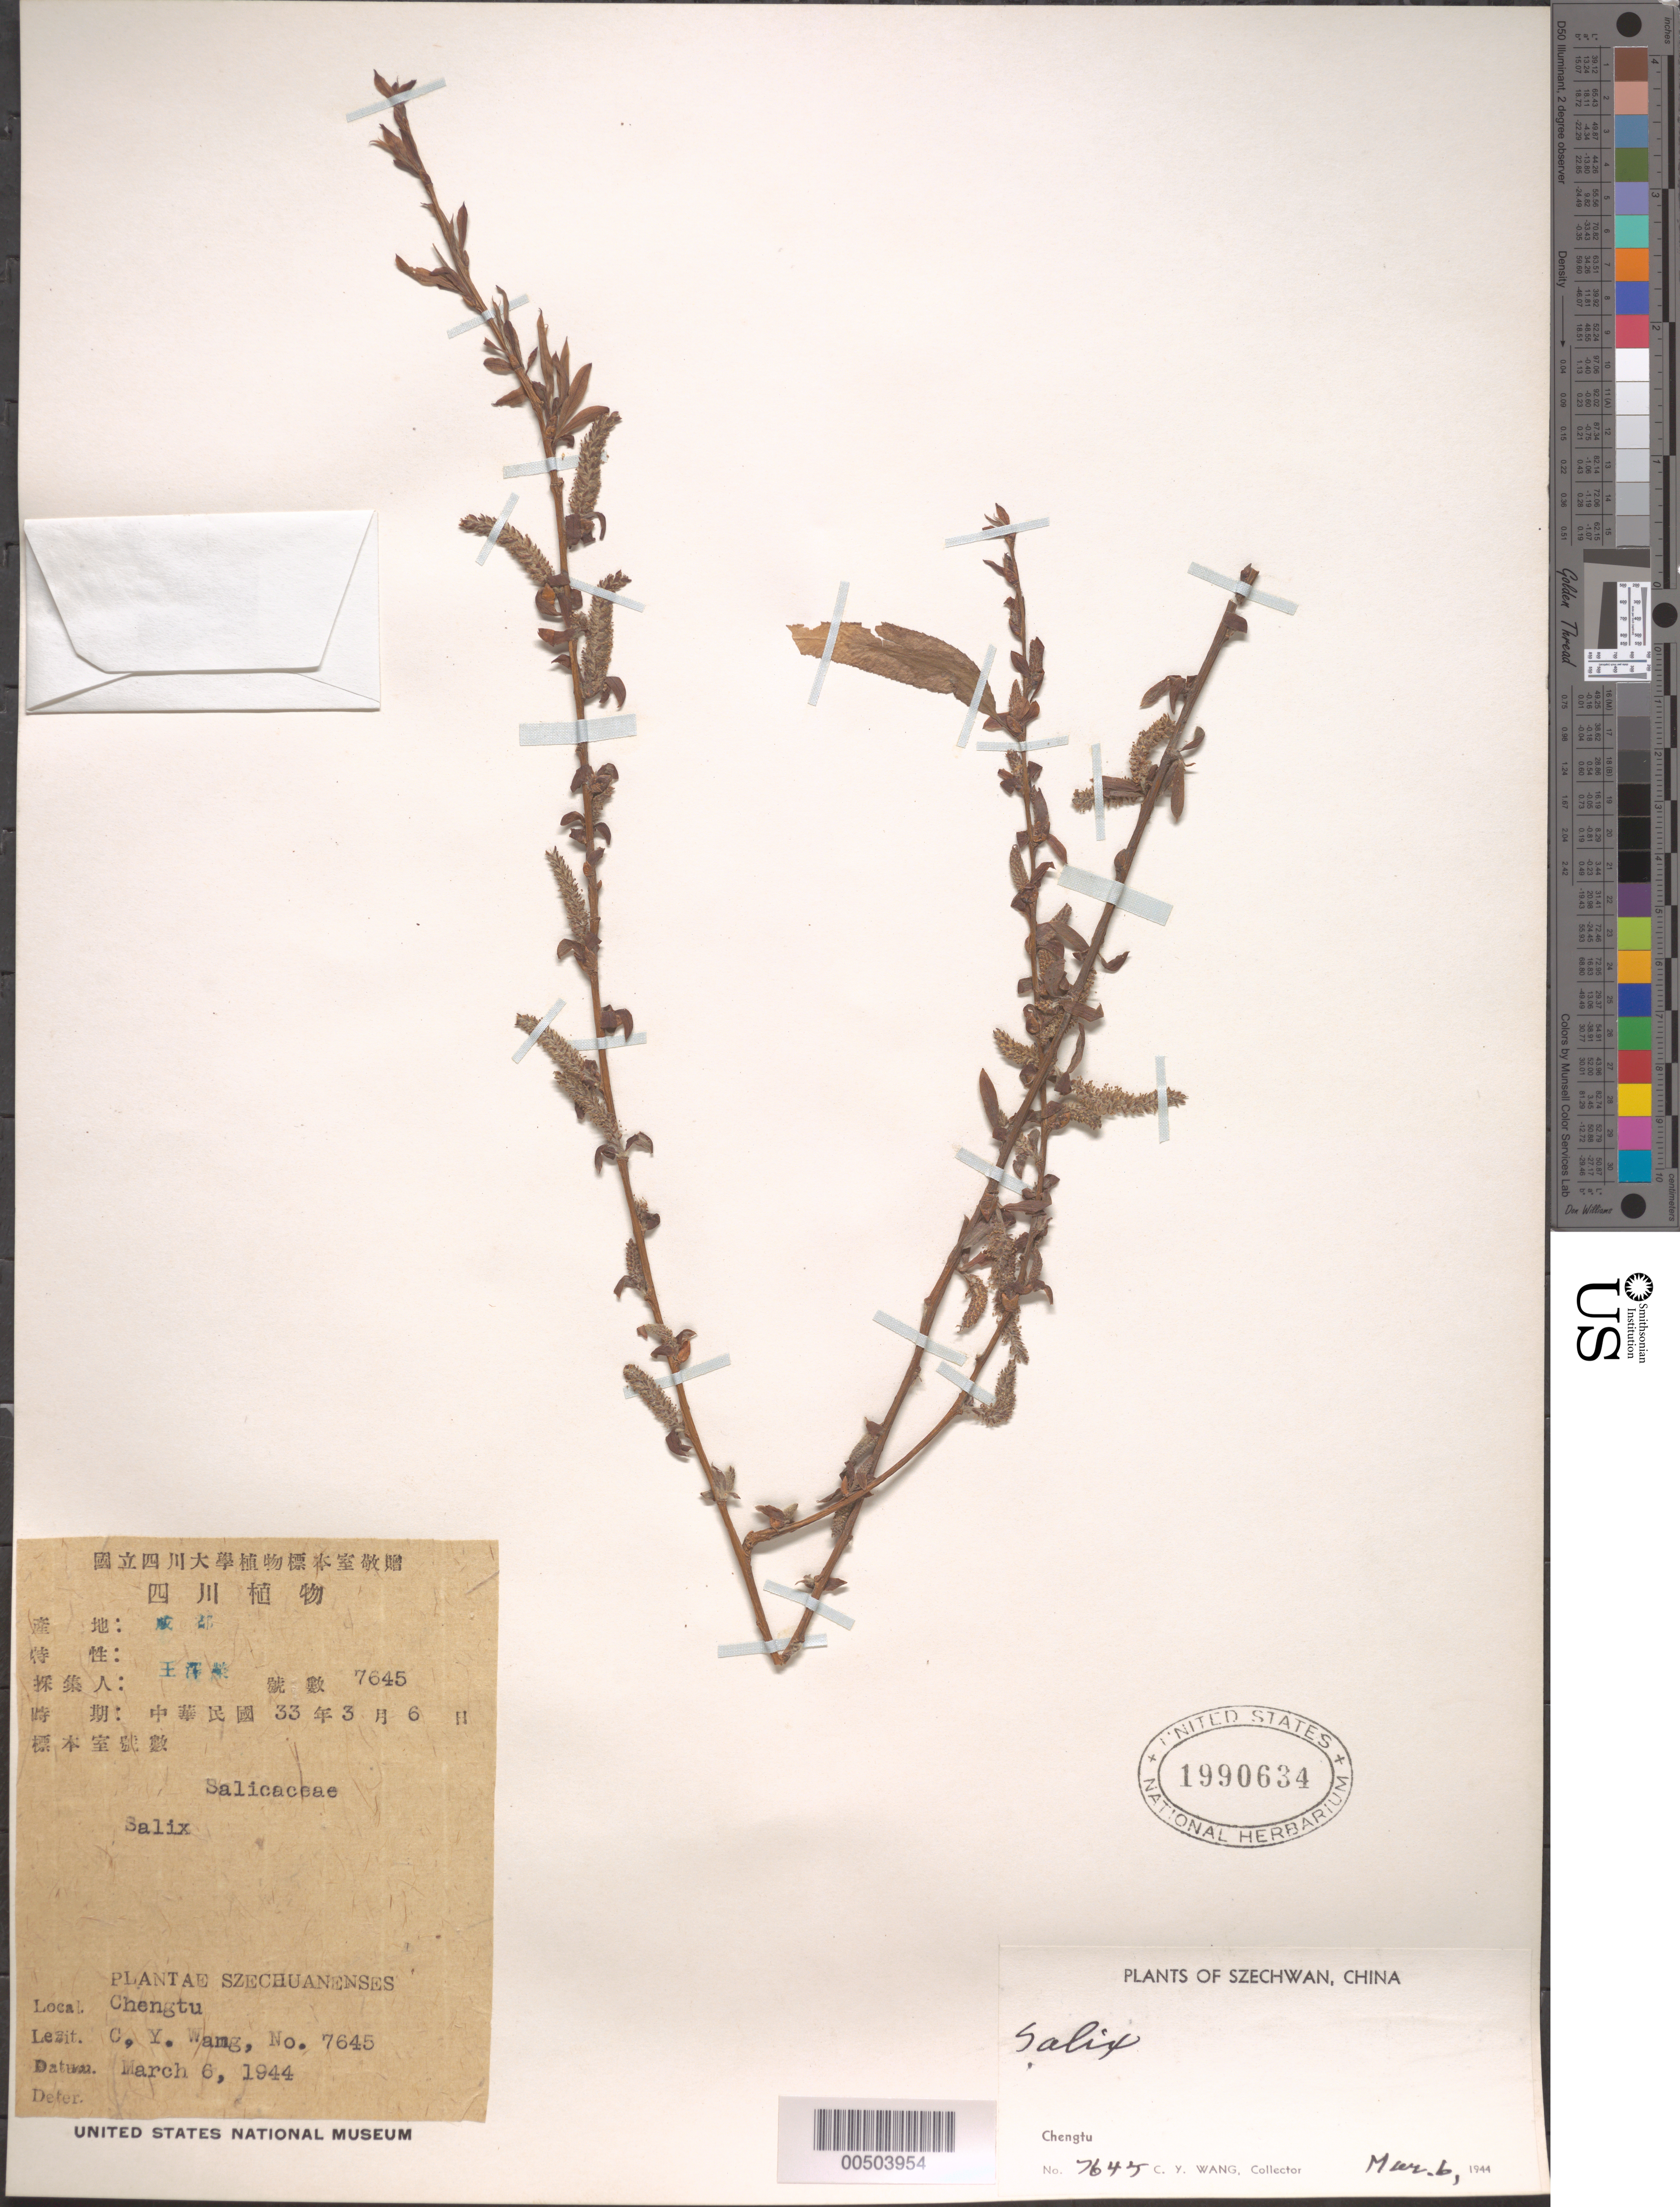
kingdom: Plantae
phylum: Tracheophyta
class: Magnoliopsida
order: Malpighiales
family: Salicaceae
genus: Salix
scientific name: Salix sp.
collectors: C. y. Wang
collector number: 7645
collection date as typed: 06 Mar 1944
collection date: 1944-03-06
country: China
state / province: Sichuan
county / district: Chengdu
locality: Ch'eng-tu Shih. [= Chengdu Shi]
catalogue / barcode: US 1990634